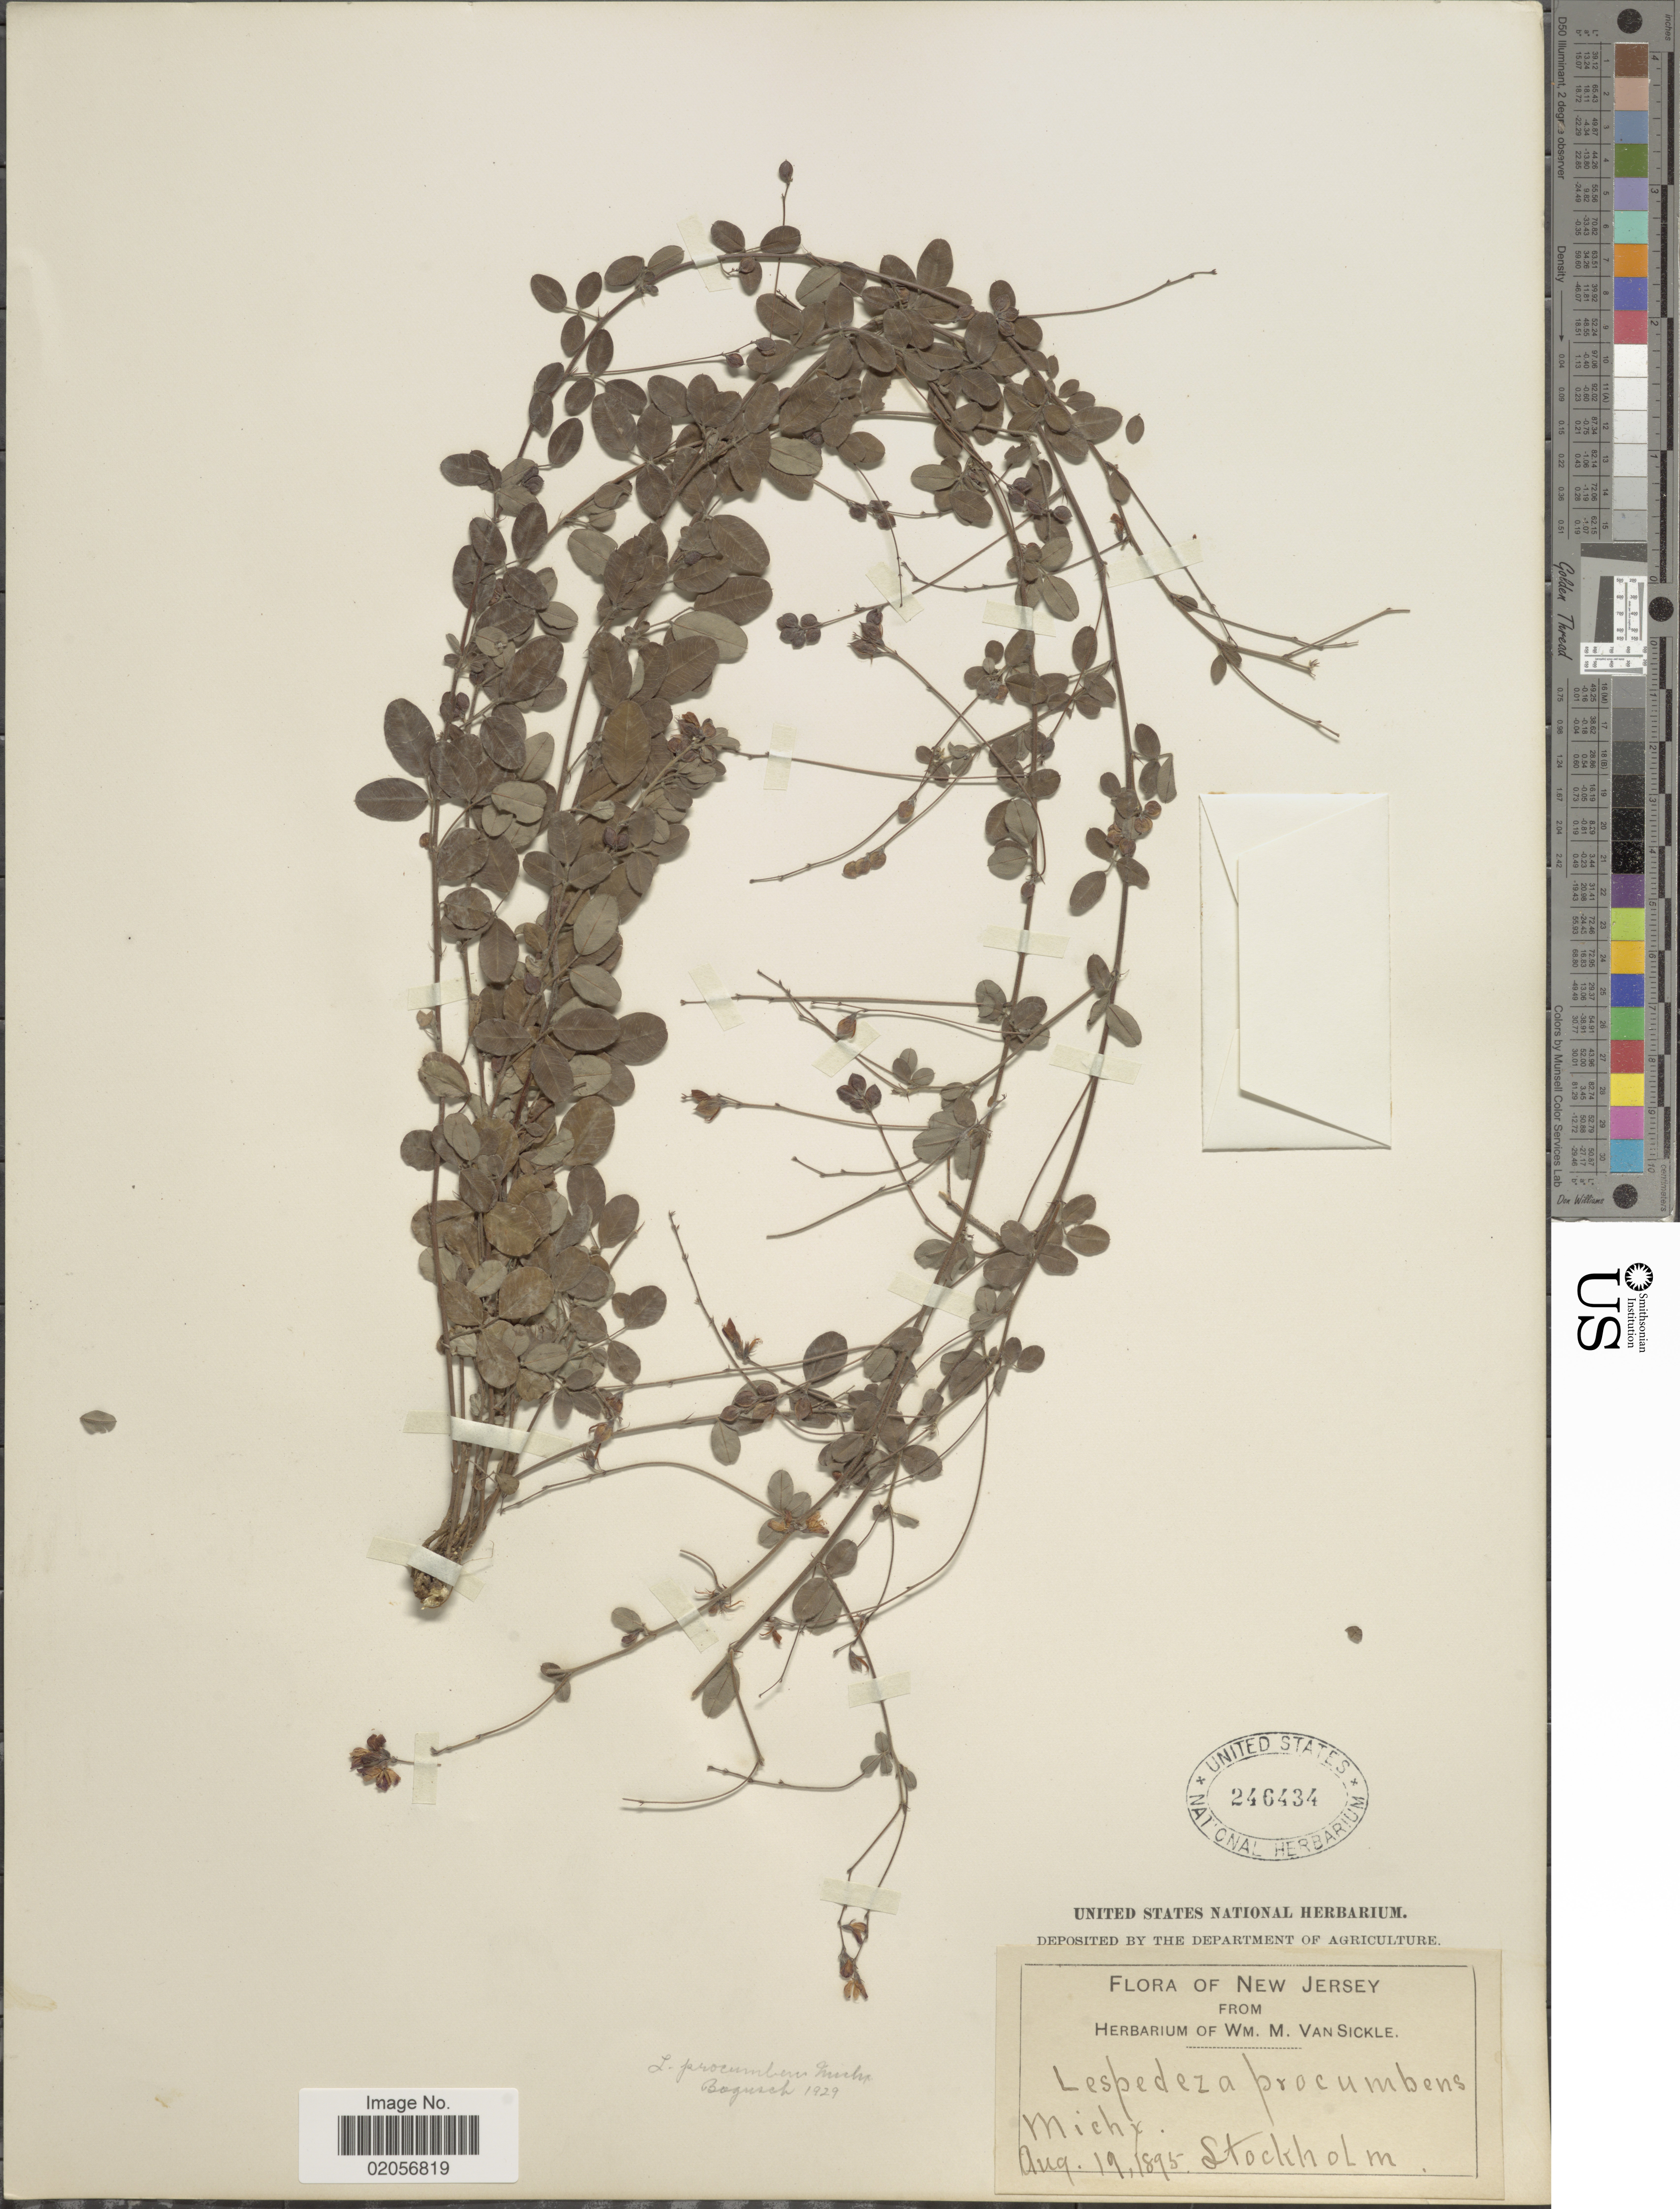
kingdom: Plantae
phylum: Tracheophyta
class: Magnoliopsida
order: Fabales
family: Fabaceae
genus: Lespedeza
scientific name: Lespedeza procumbens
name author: Michx.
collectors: ex herb. Wm. M. Van Sickle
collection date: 1895-08-19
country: United States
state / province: New Jersey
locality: Stockholm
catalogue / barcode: US 246434